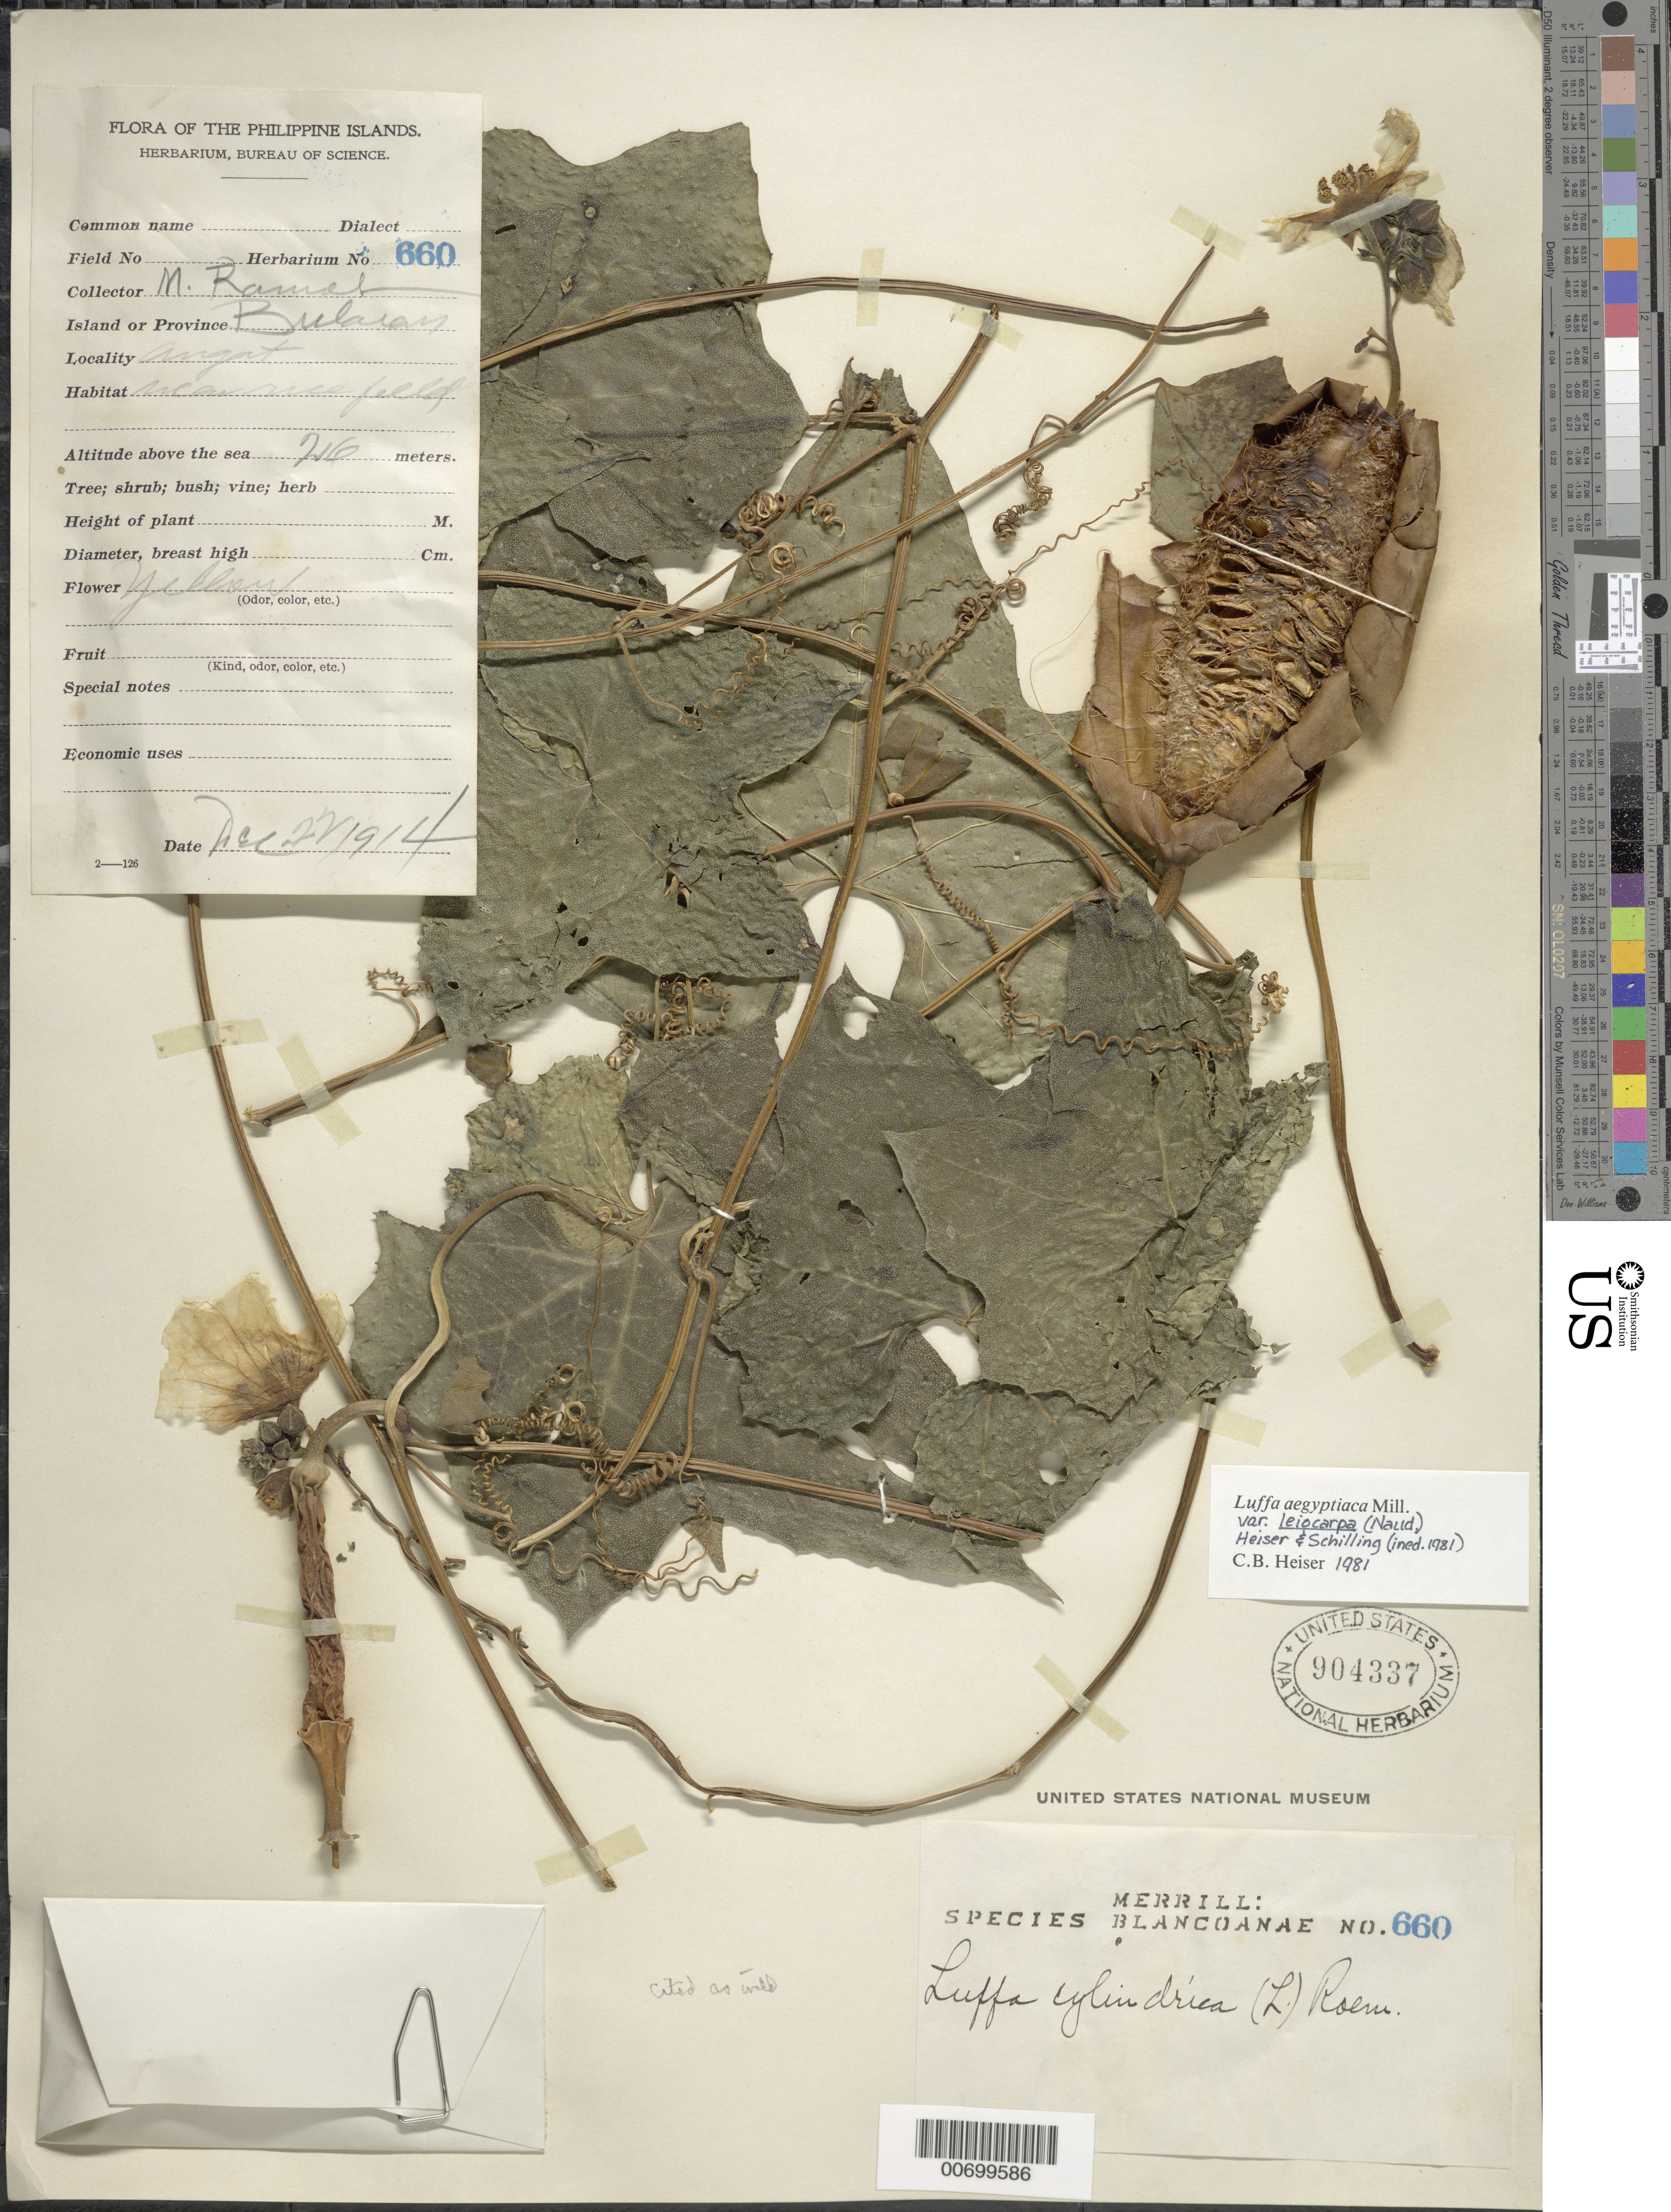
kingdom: Plantae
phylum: Tracheophyta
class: Magnoliopsida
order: Cucurbitales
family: Cucurbitaceae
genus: Luffa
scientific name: Luffa aegyptiaca var. leiocarpa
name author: (Naudin) Heiser & Schill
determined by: Heiser, C. B.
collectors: M. Ramos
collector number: Sp. Blancoan. 0660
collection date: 1914-12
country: Philippines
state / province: Central Luzon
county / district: Bulacan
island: Luzon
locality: Angat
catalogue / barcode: US 904337